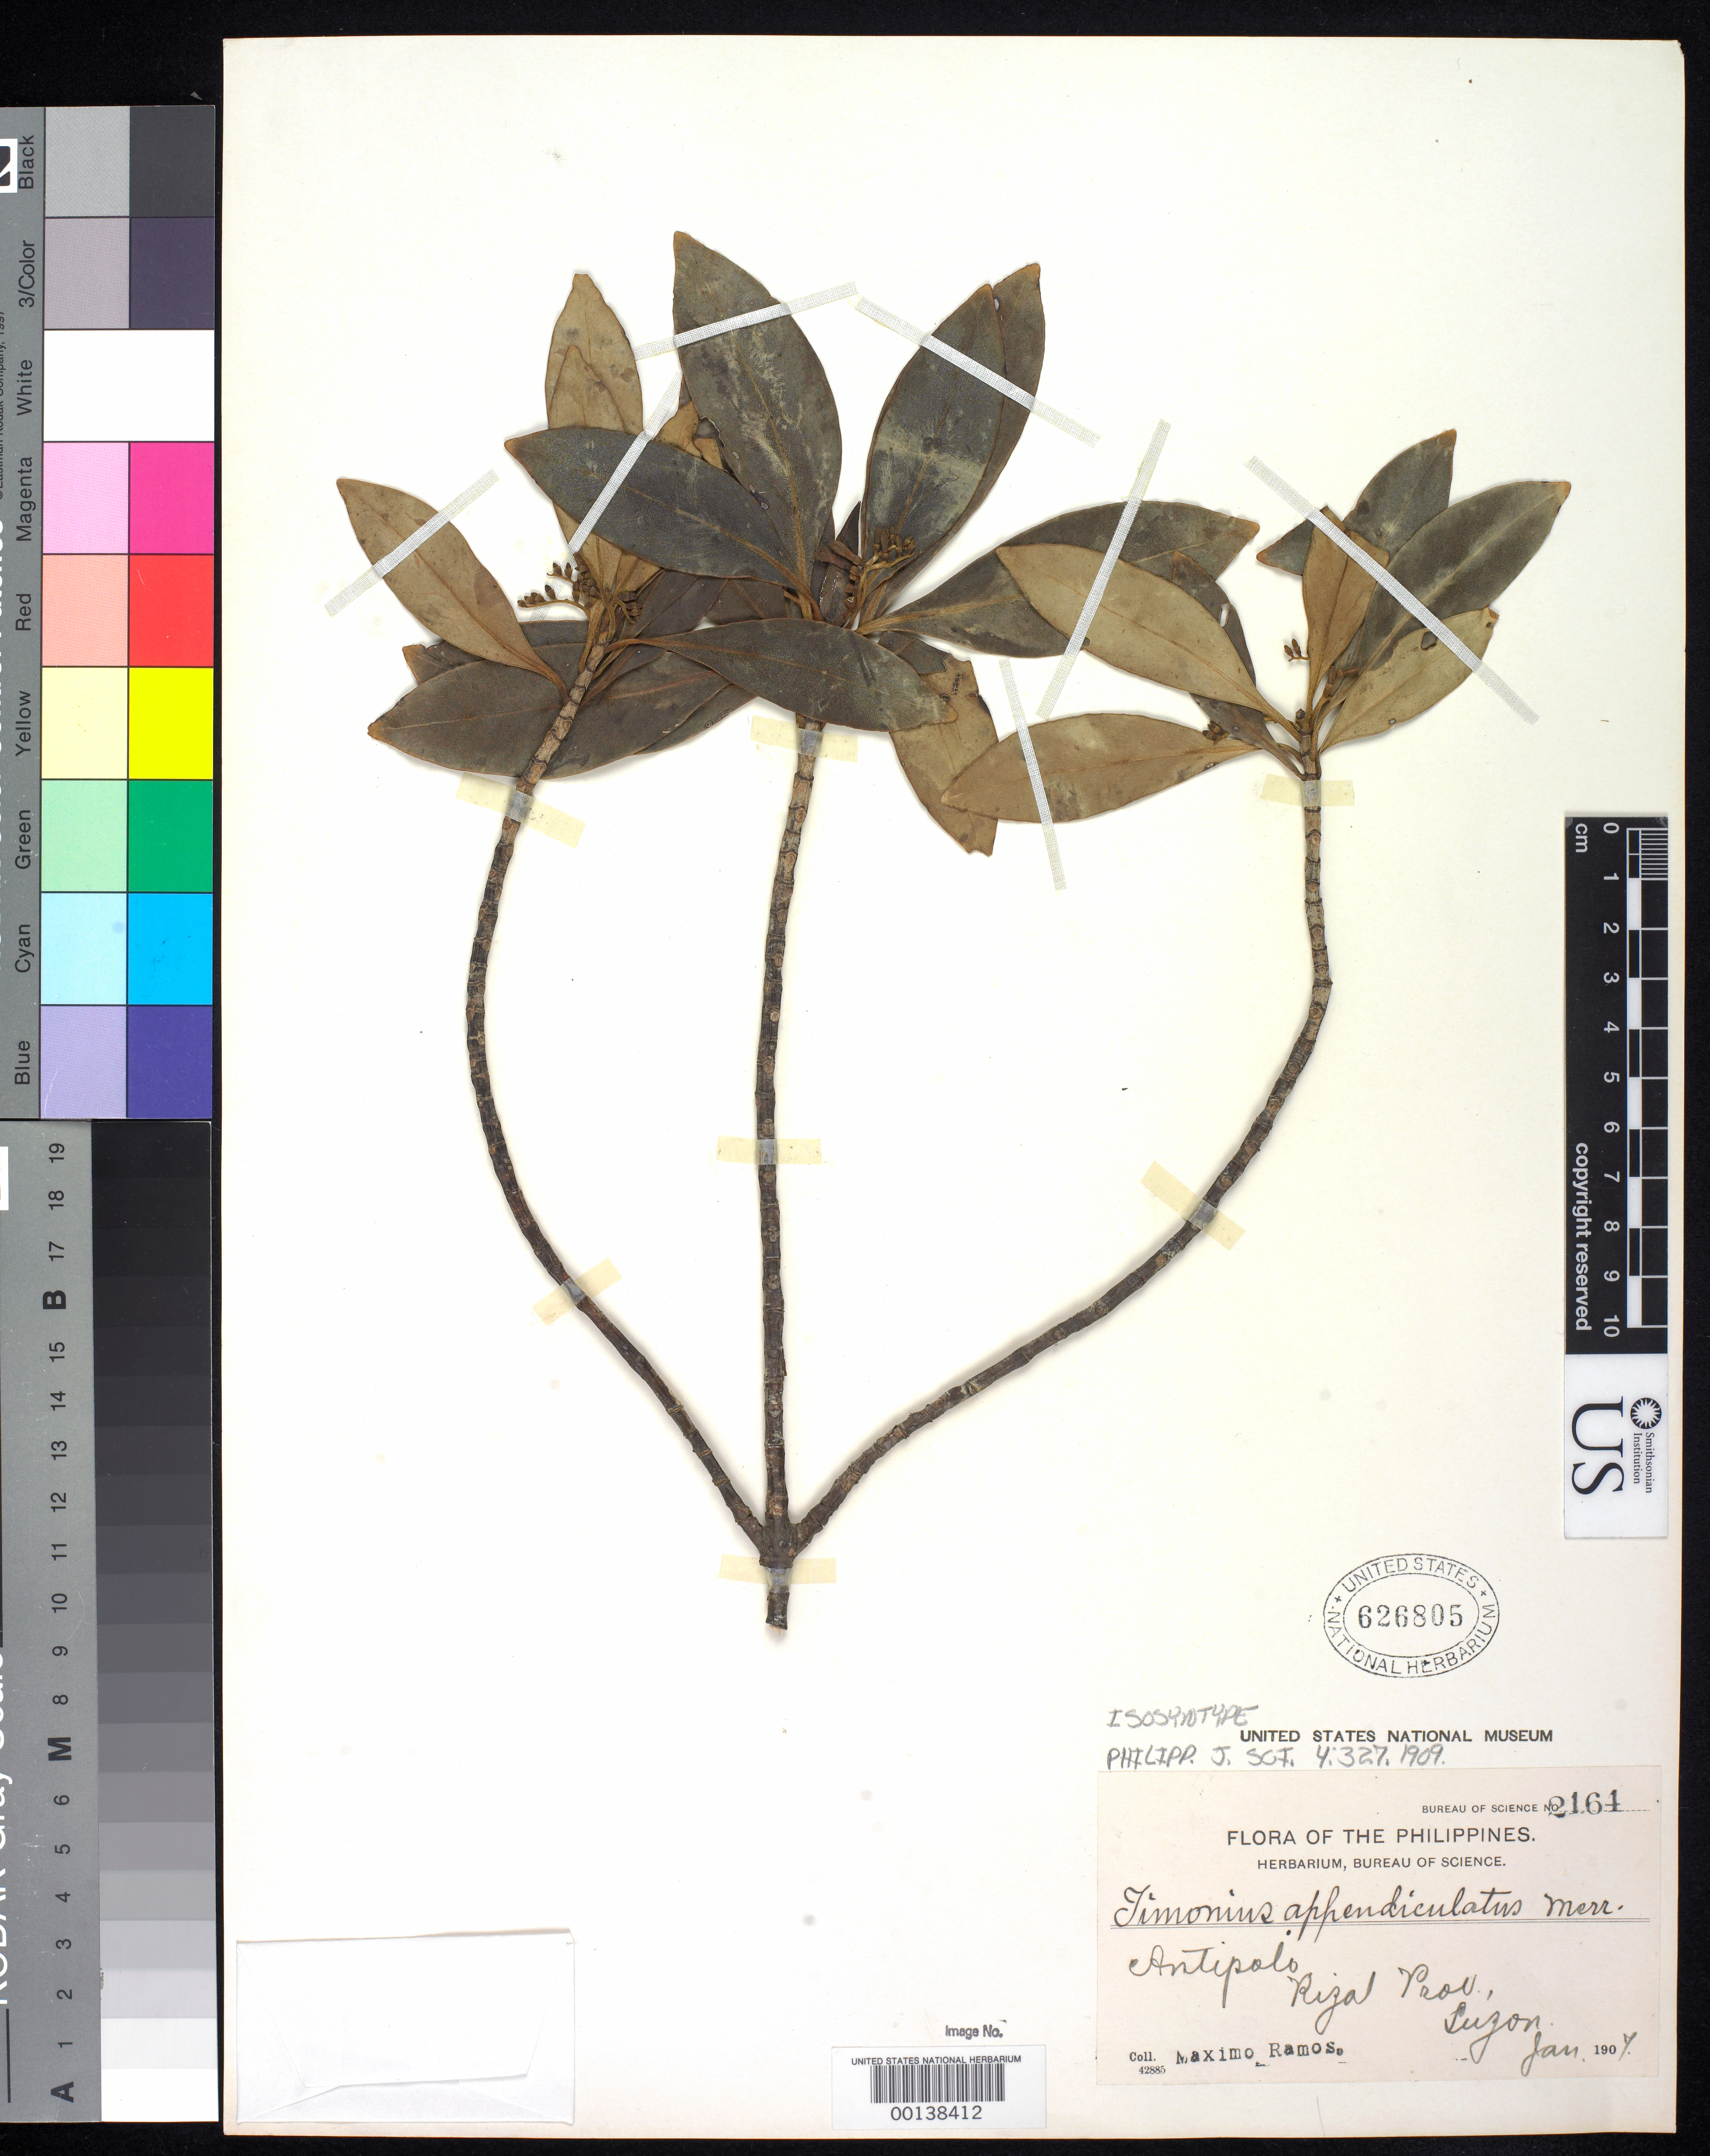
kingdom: Plantae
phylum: Tracheophyta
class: Magnoliopsida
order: Gentianales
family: Rubiaceae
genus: Timonius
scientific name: Timonius appendiculatus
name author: Merr.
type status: Syntype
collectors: M. Ramos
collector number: Bur. Sci. 2164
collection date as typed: Jan 1907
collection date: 1907-01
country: Philippines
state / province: Calabarzon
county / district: Rizal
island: Luzon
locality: Antipolo.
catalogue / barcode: US 626805